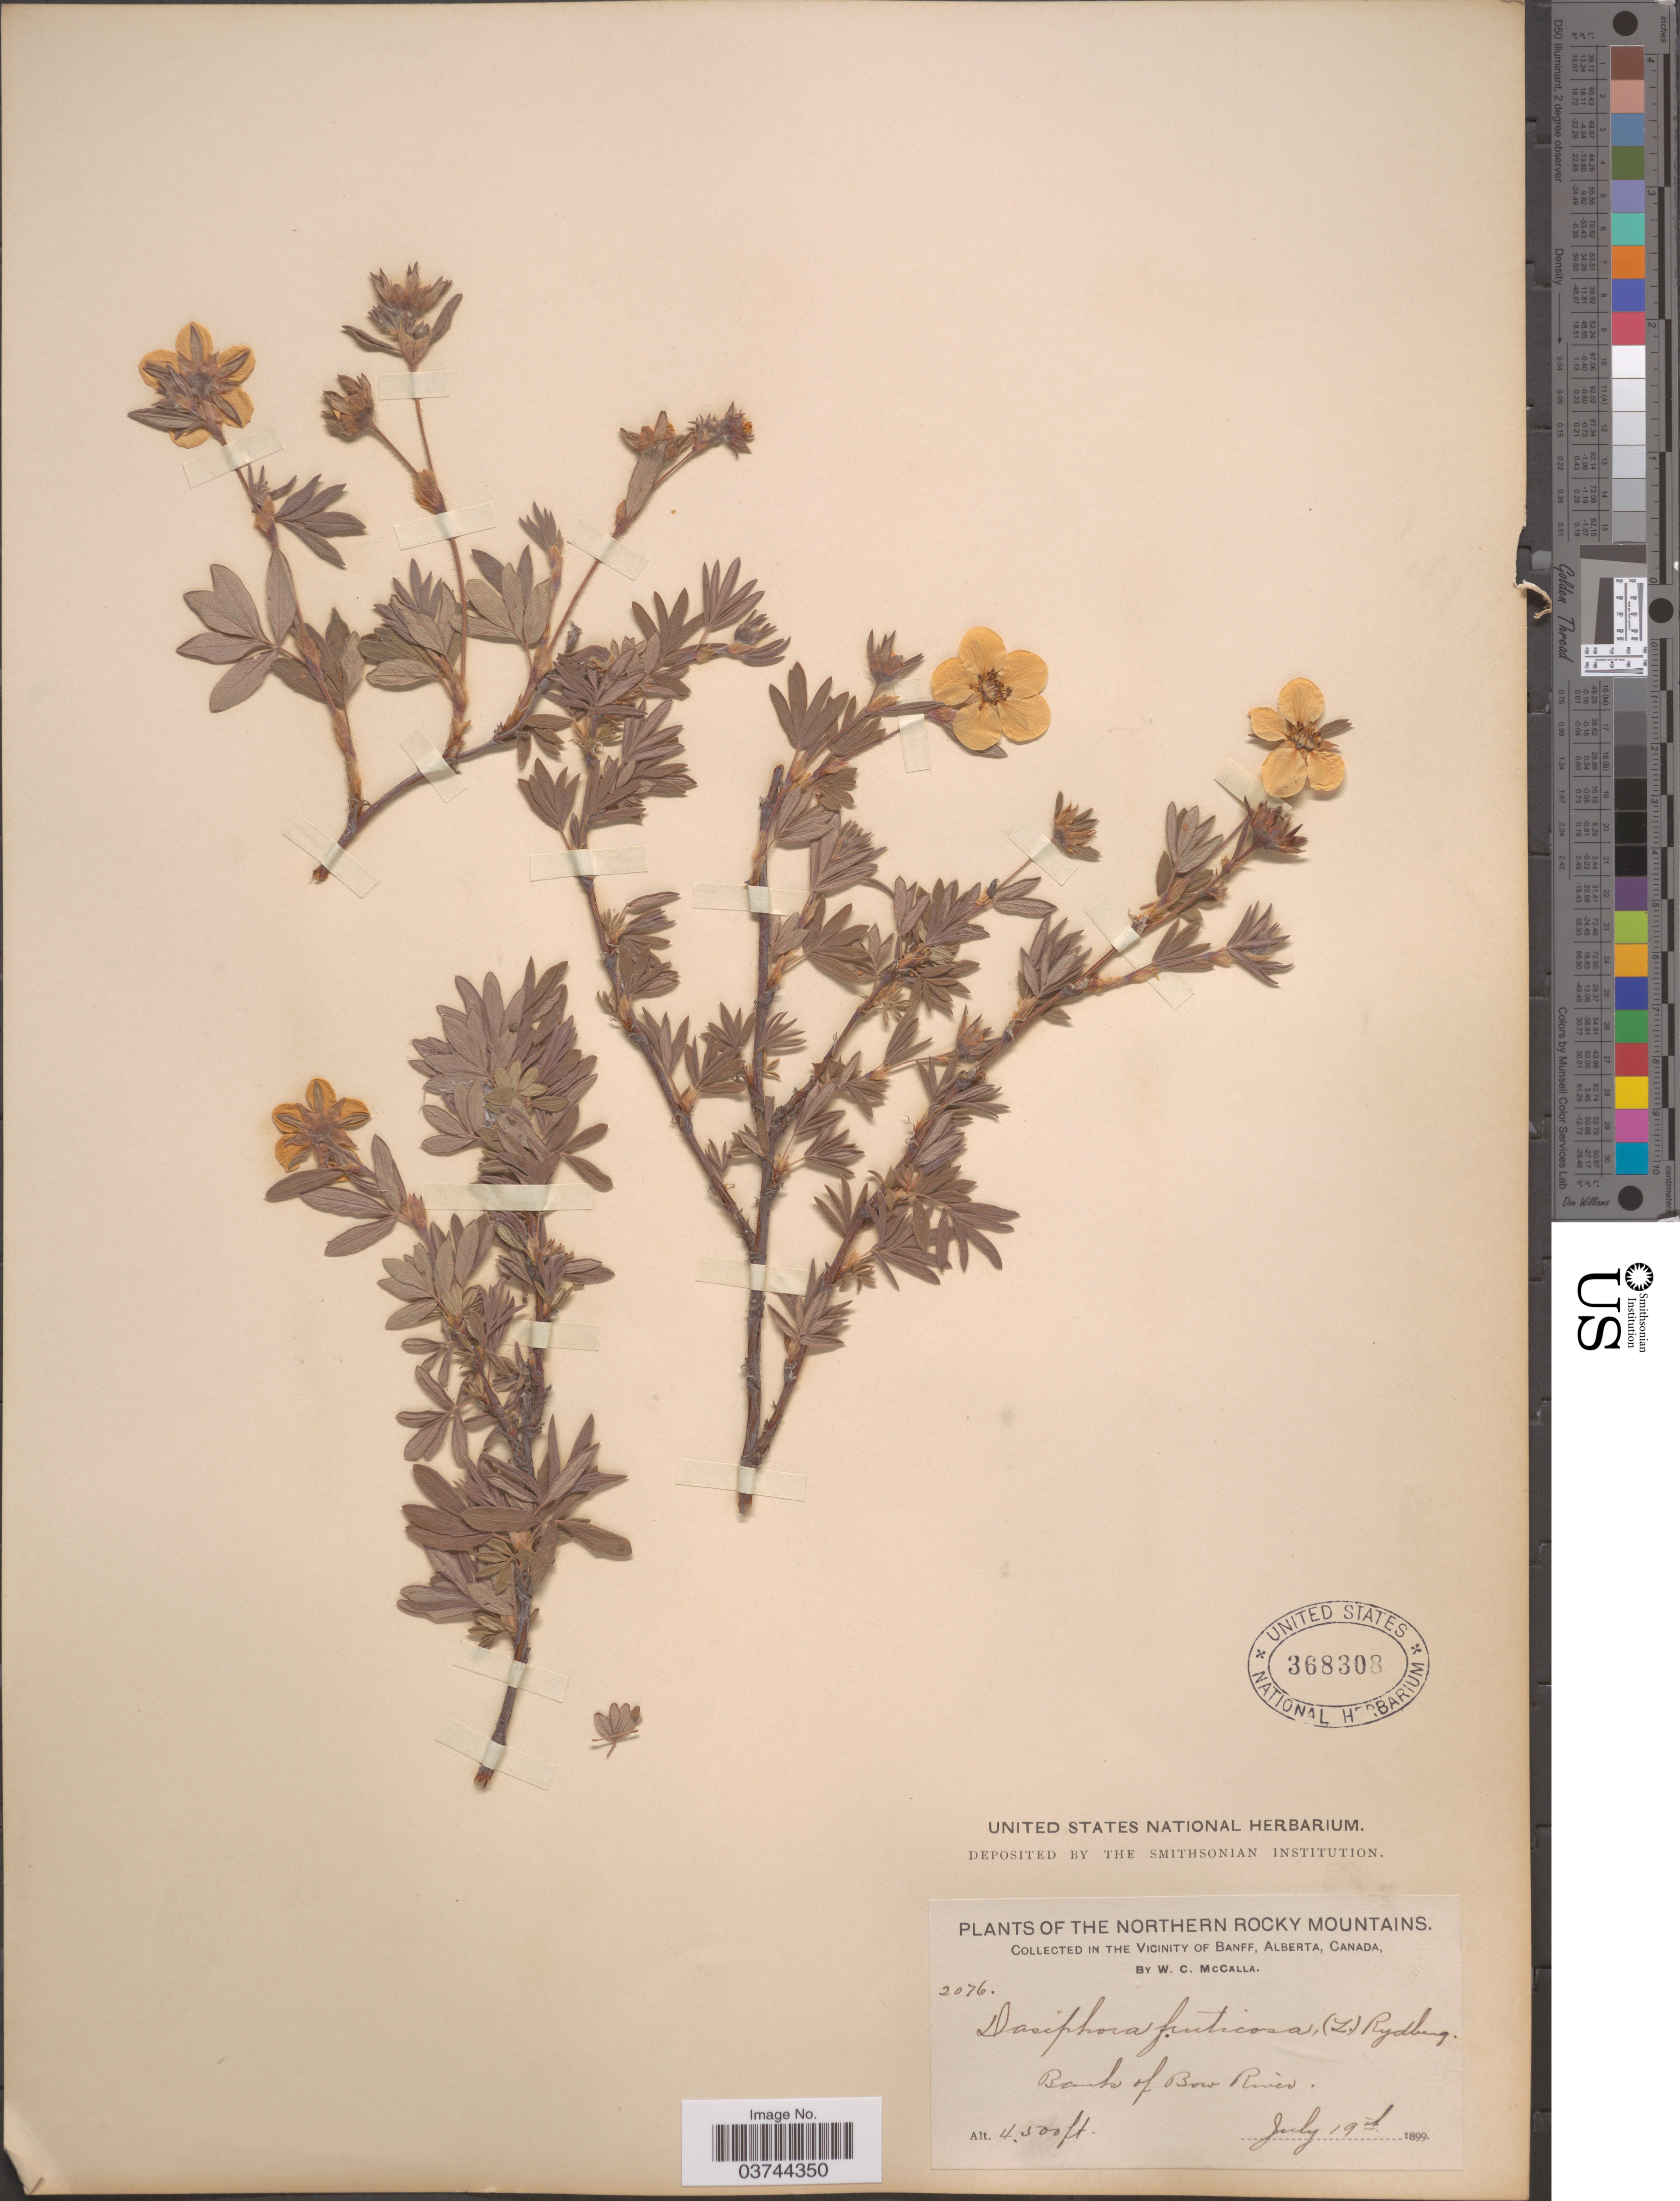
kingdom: Plantae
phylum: Tracheophyta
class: Magnoliopsida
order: Rosales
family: Rosaceae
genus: Dasiphora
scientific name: Dasiphora fruticosa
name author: (L.) Rydb.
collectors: W. McCalla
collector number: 2076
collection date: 1899-07-19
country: Canada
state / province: Alberta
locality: The Northern Rocky Mountains. In The Vicinity of Banff. Banks of Bow River.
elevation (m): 1372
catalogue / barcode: US 368308